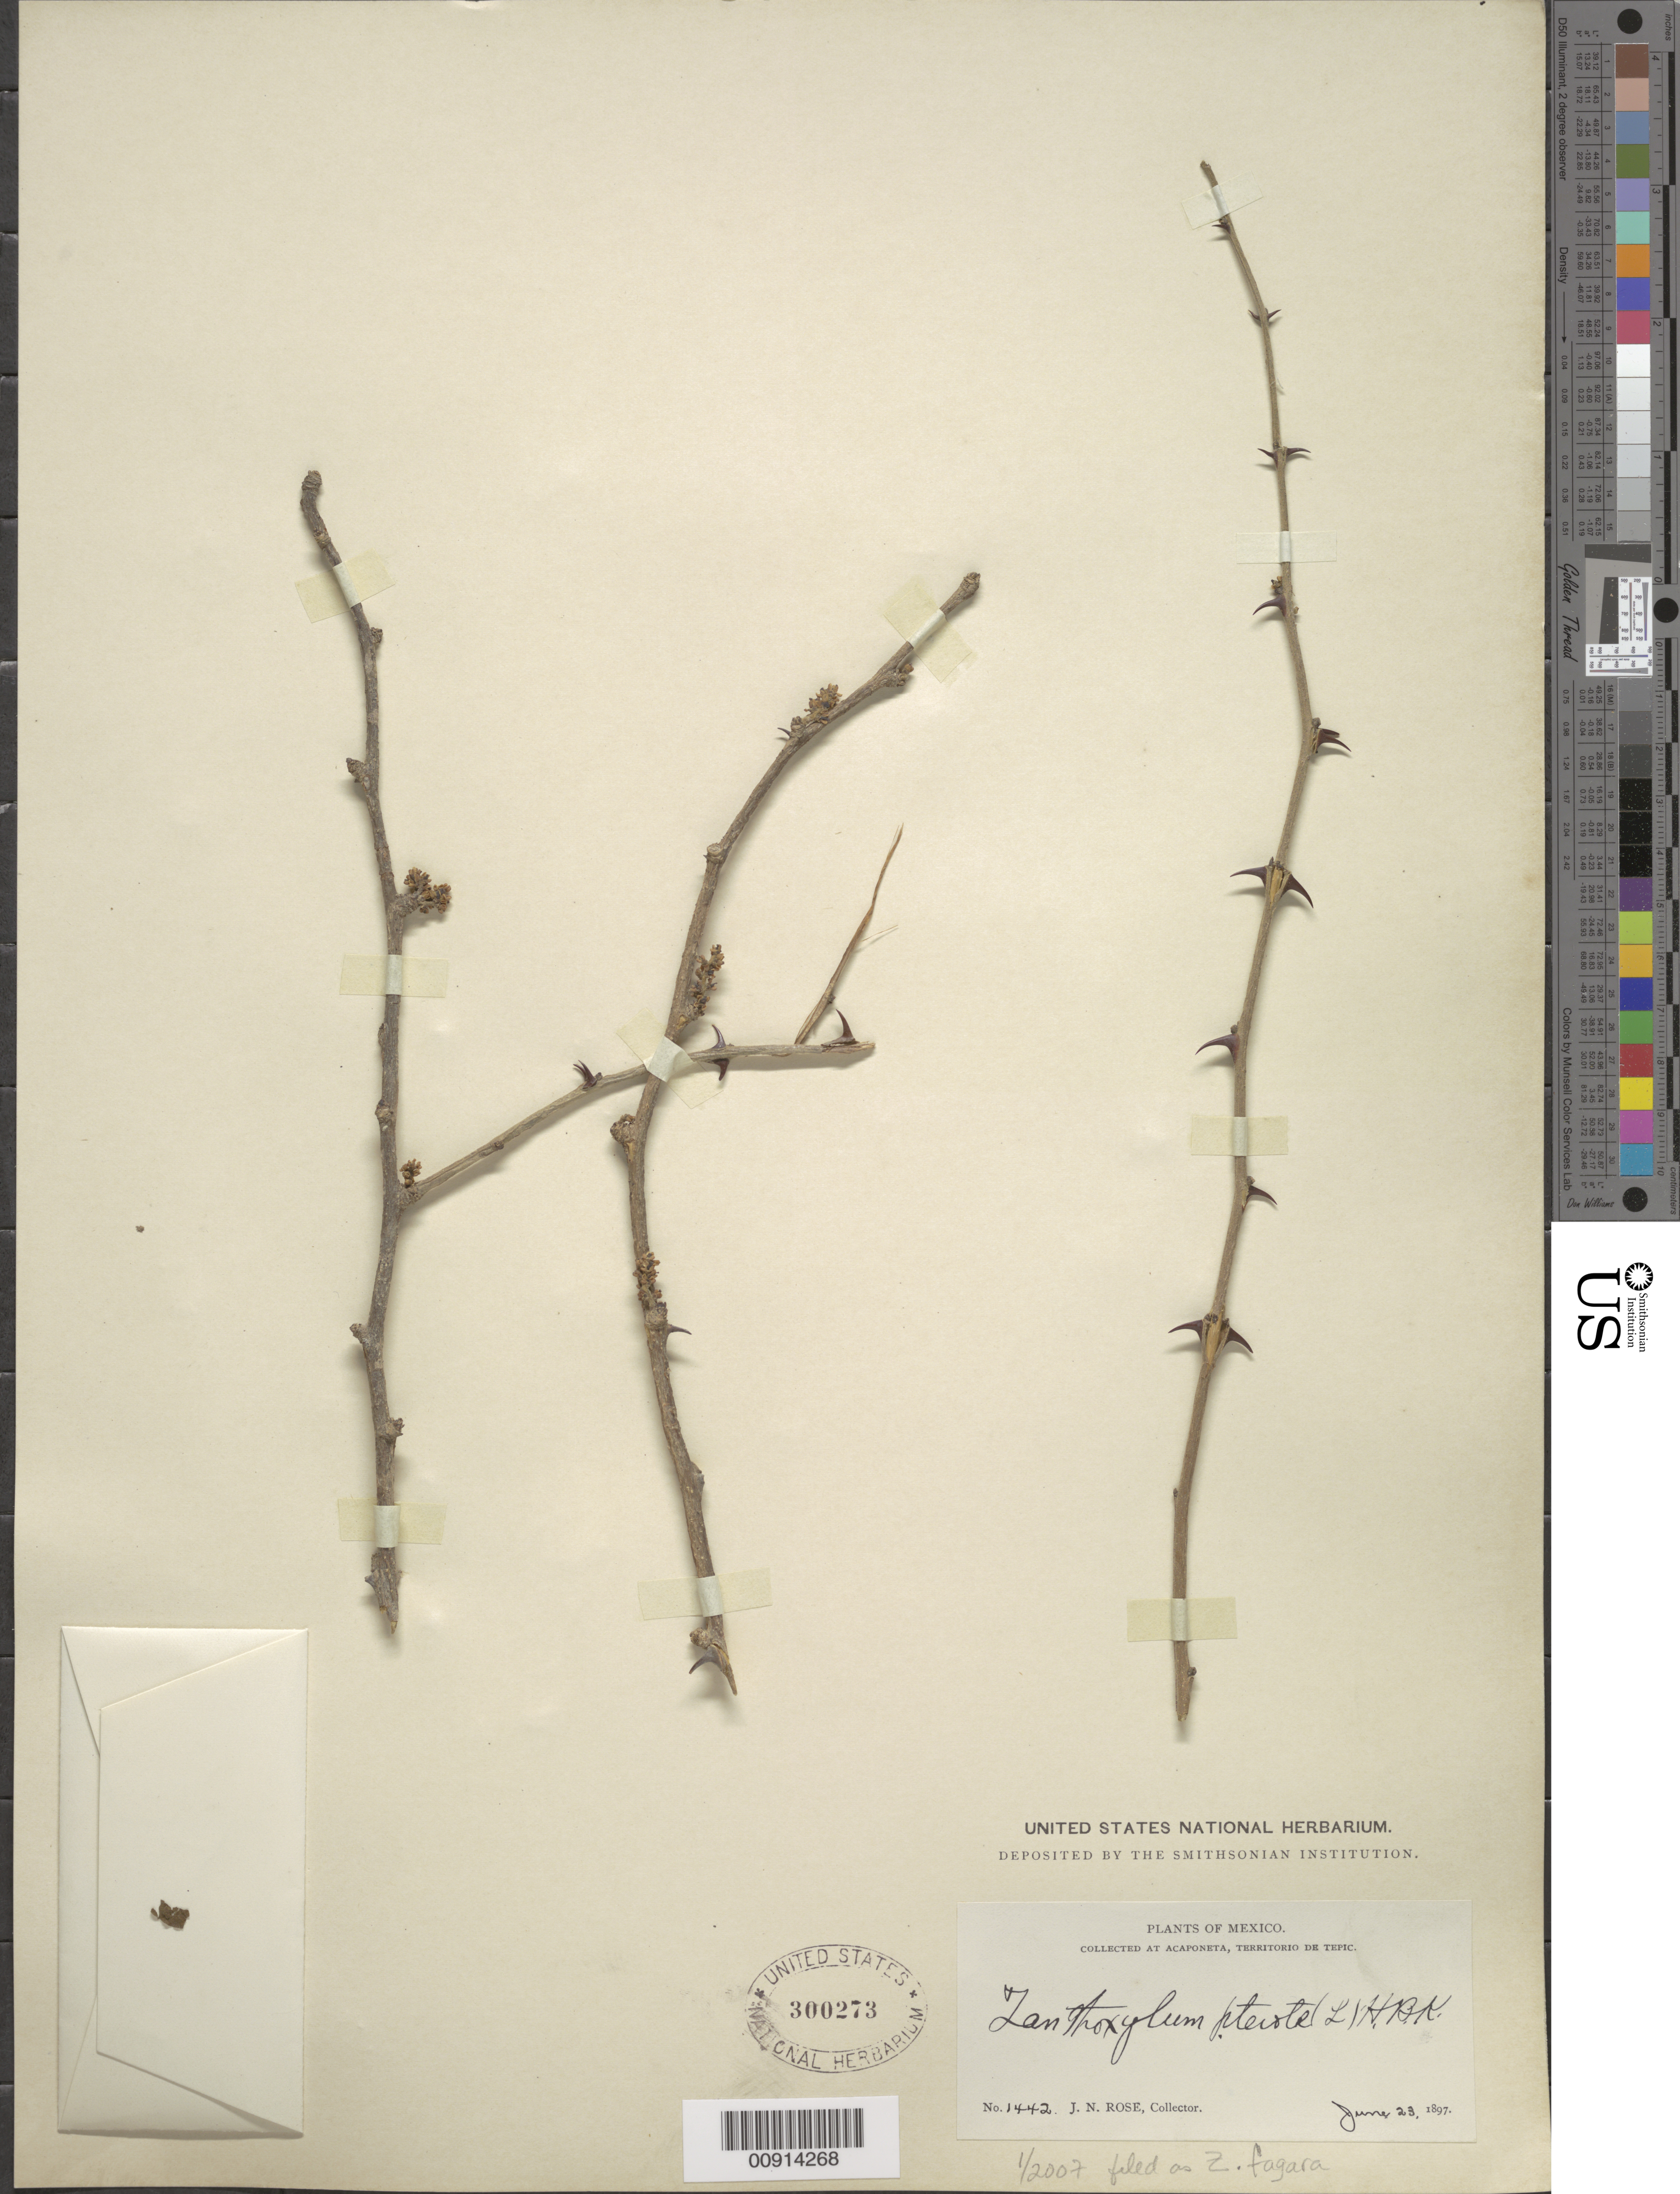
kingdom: Plantae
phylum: Tracheophyta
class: Magnoliopsida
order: Sapindales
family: Rutaceae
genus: Zanthoxylum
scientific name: Zanthoxylum fagara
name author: (L.) Sarg.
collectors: J. N. Rose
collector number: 1442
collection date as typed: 23 Jun 1897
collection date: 1897-06-23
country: Mexico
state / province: Nayarit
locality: Acaponeta, Territotio de Tepic.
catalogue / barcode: US 300273